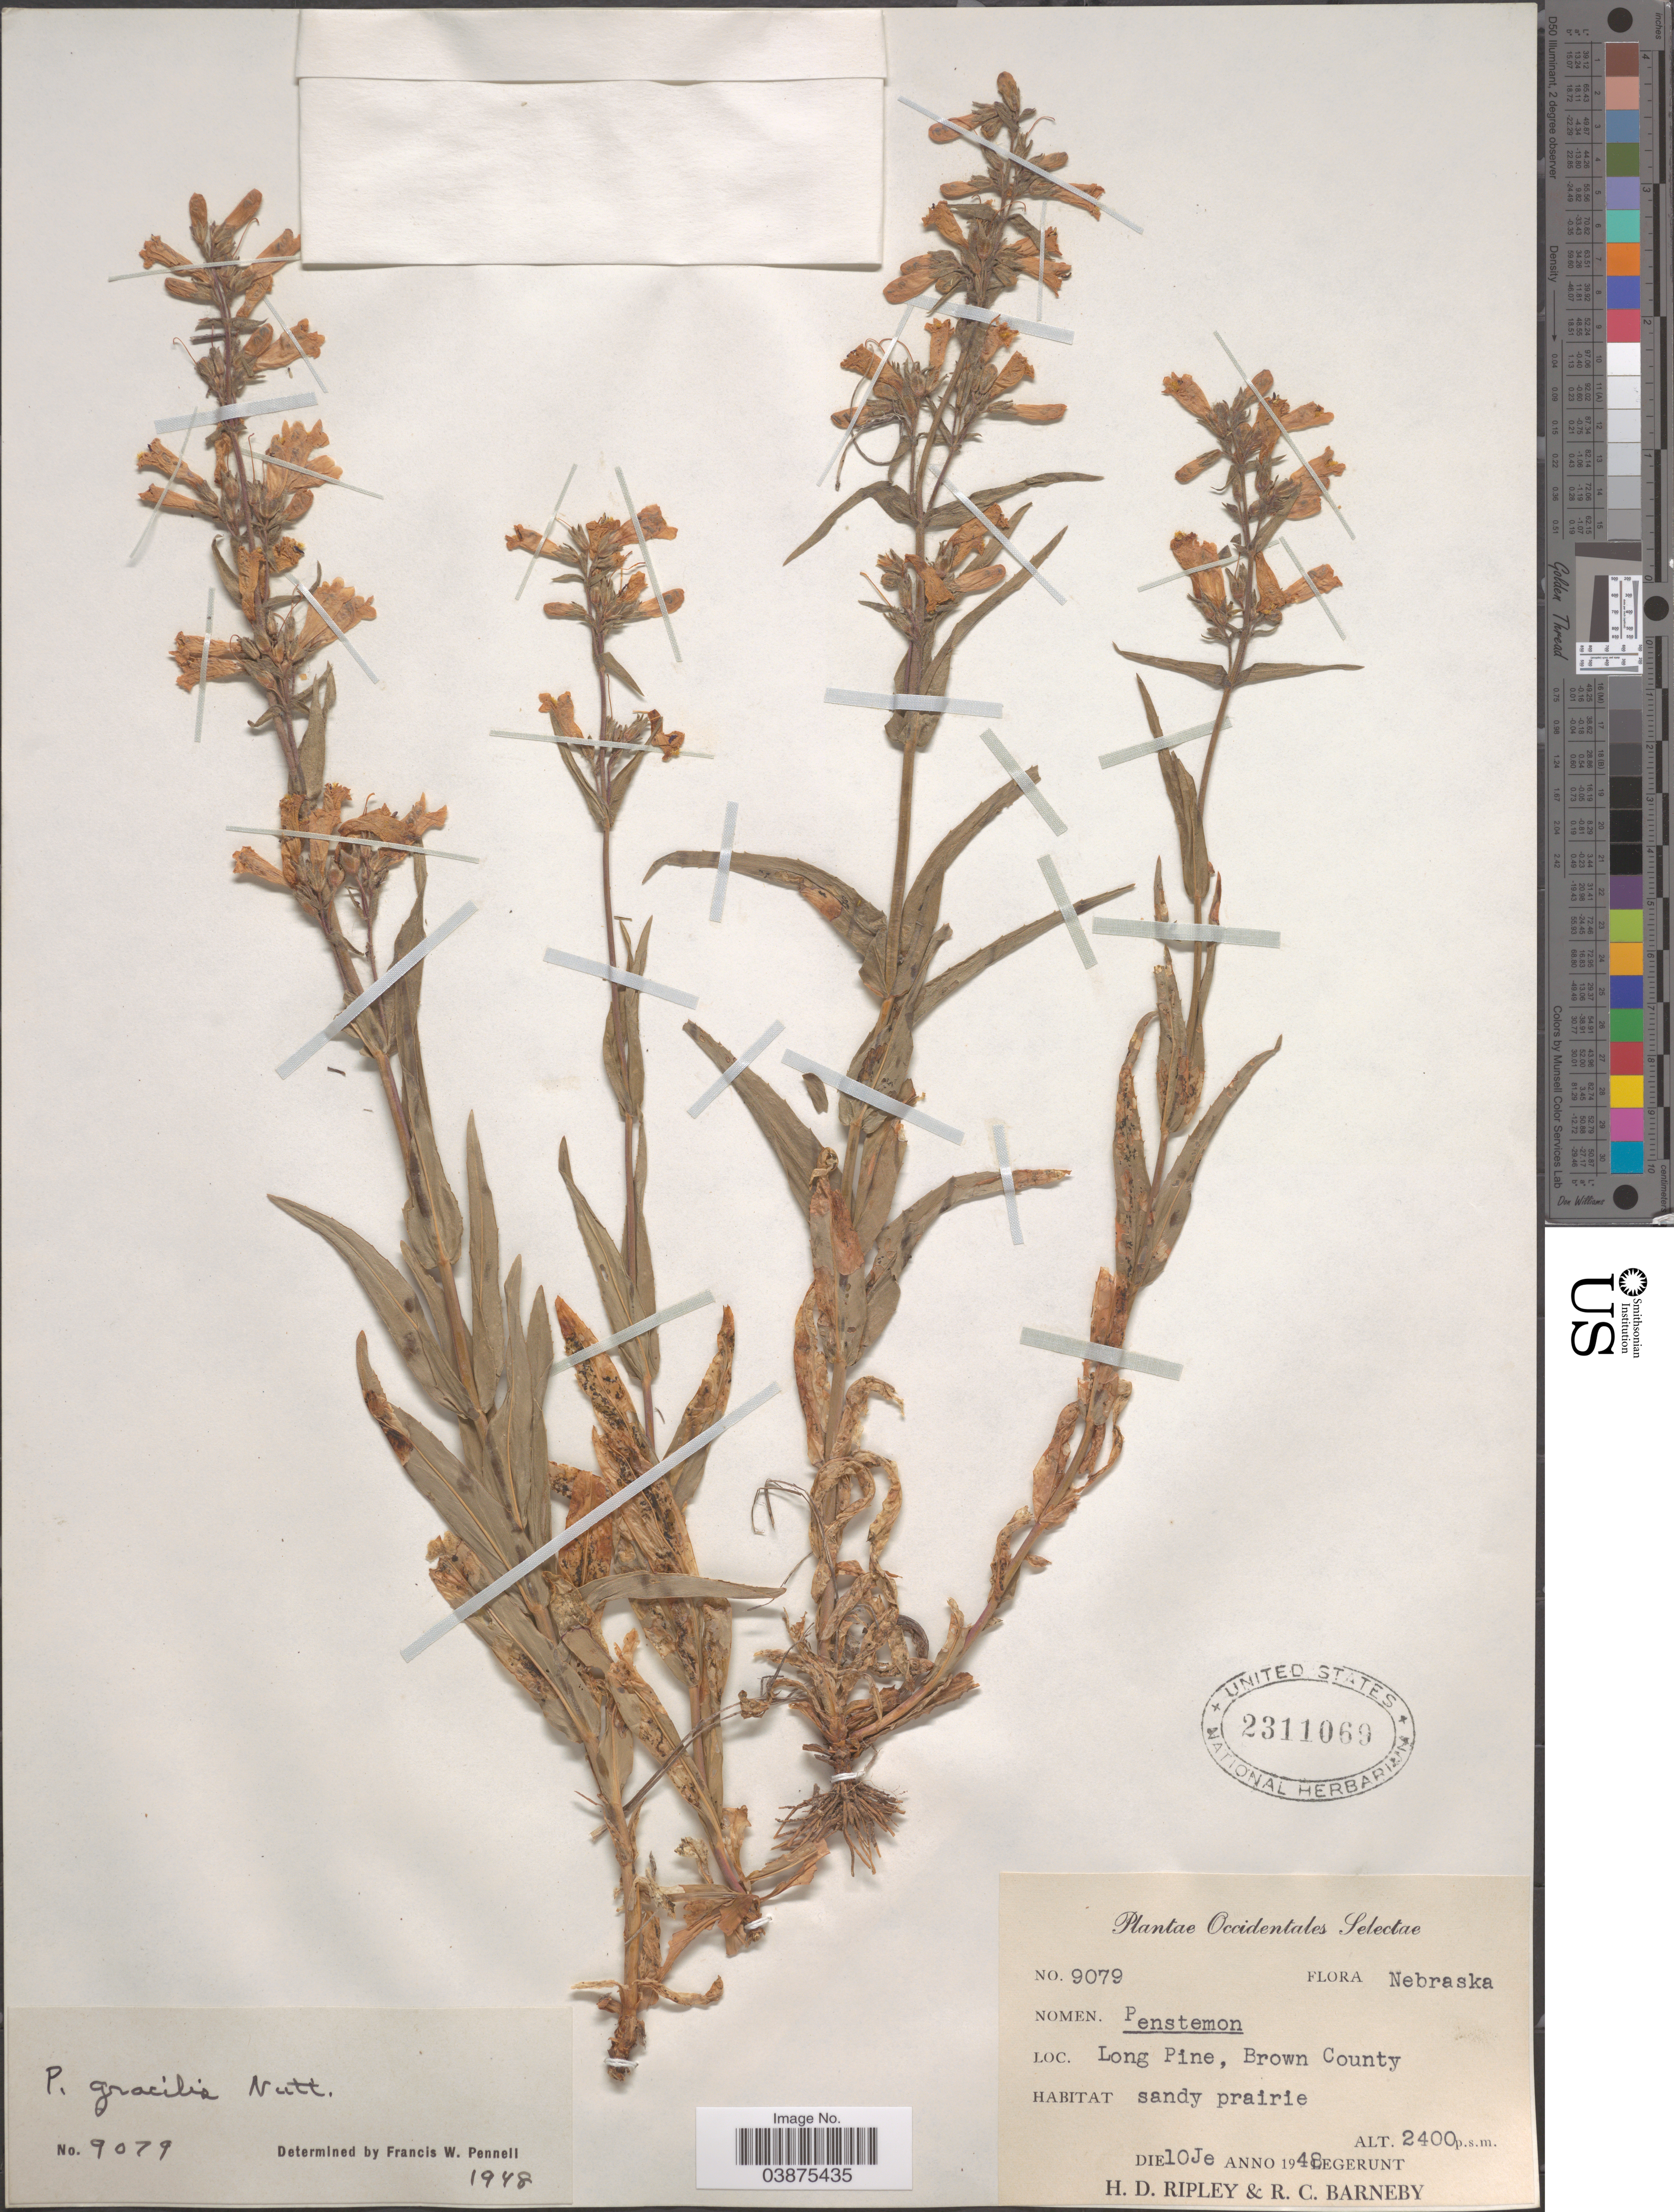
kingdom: Plantae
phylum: Tracheophyta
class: Magnoliopsida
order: Lamiales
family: Plantaginaceae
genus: Penstemon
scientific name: Penstemon gracilis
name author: Nutt.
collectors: H. Ripley & R. C. Barneby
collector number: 9079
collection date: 1948-06-10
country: United States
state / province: Nebraska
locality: Occidentales Selectae. Long Pine, Brown County.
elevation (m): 2400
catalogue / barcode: US 2311069